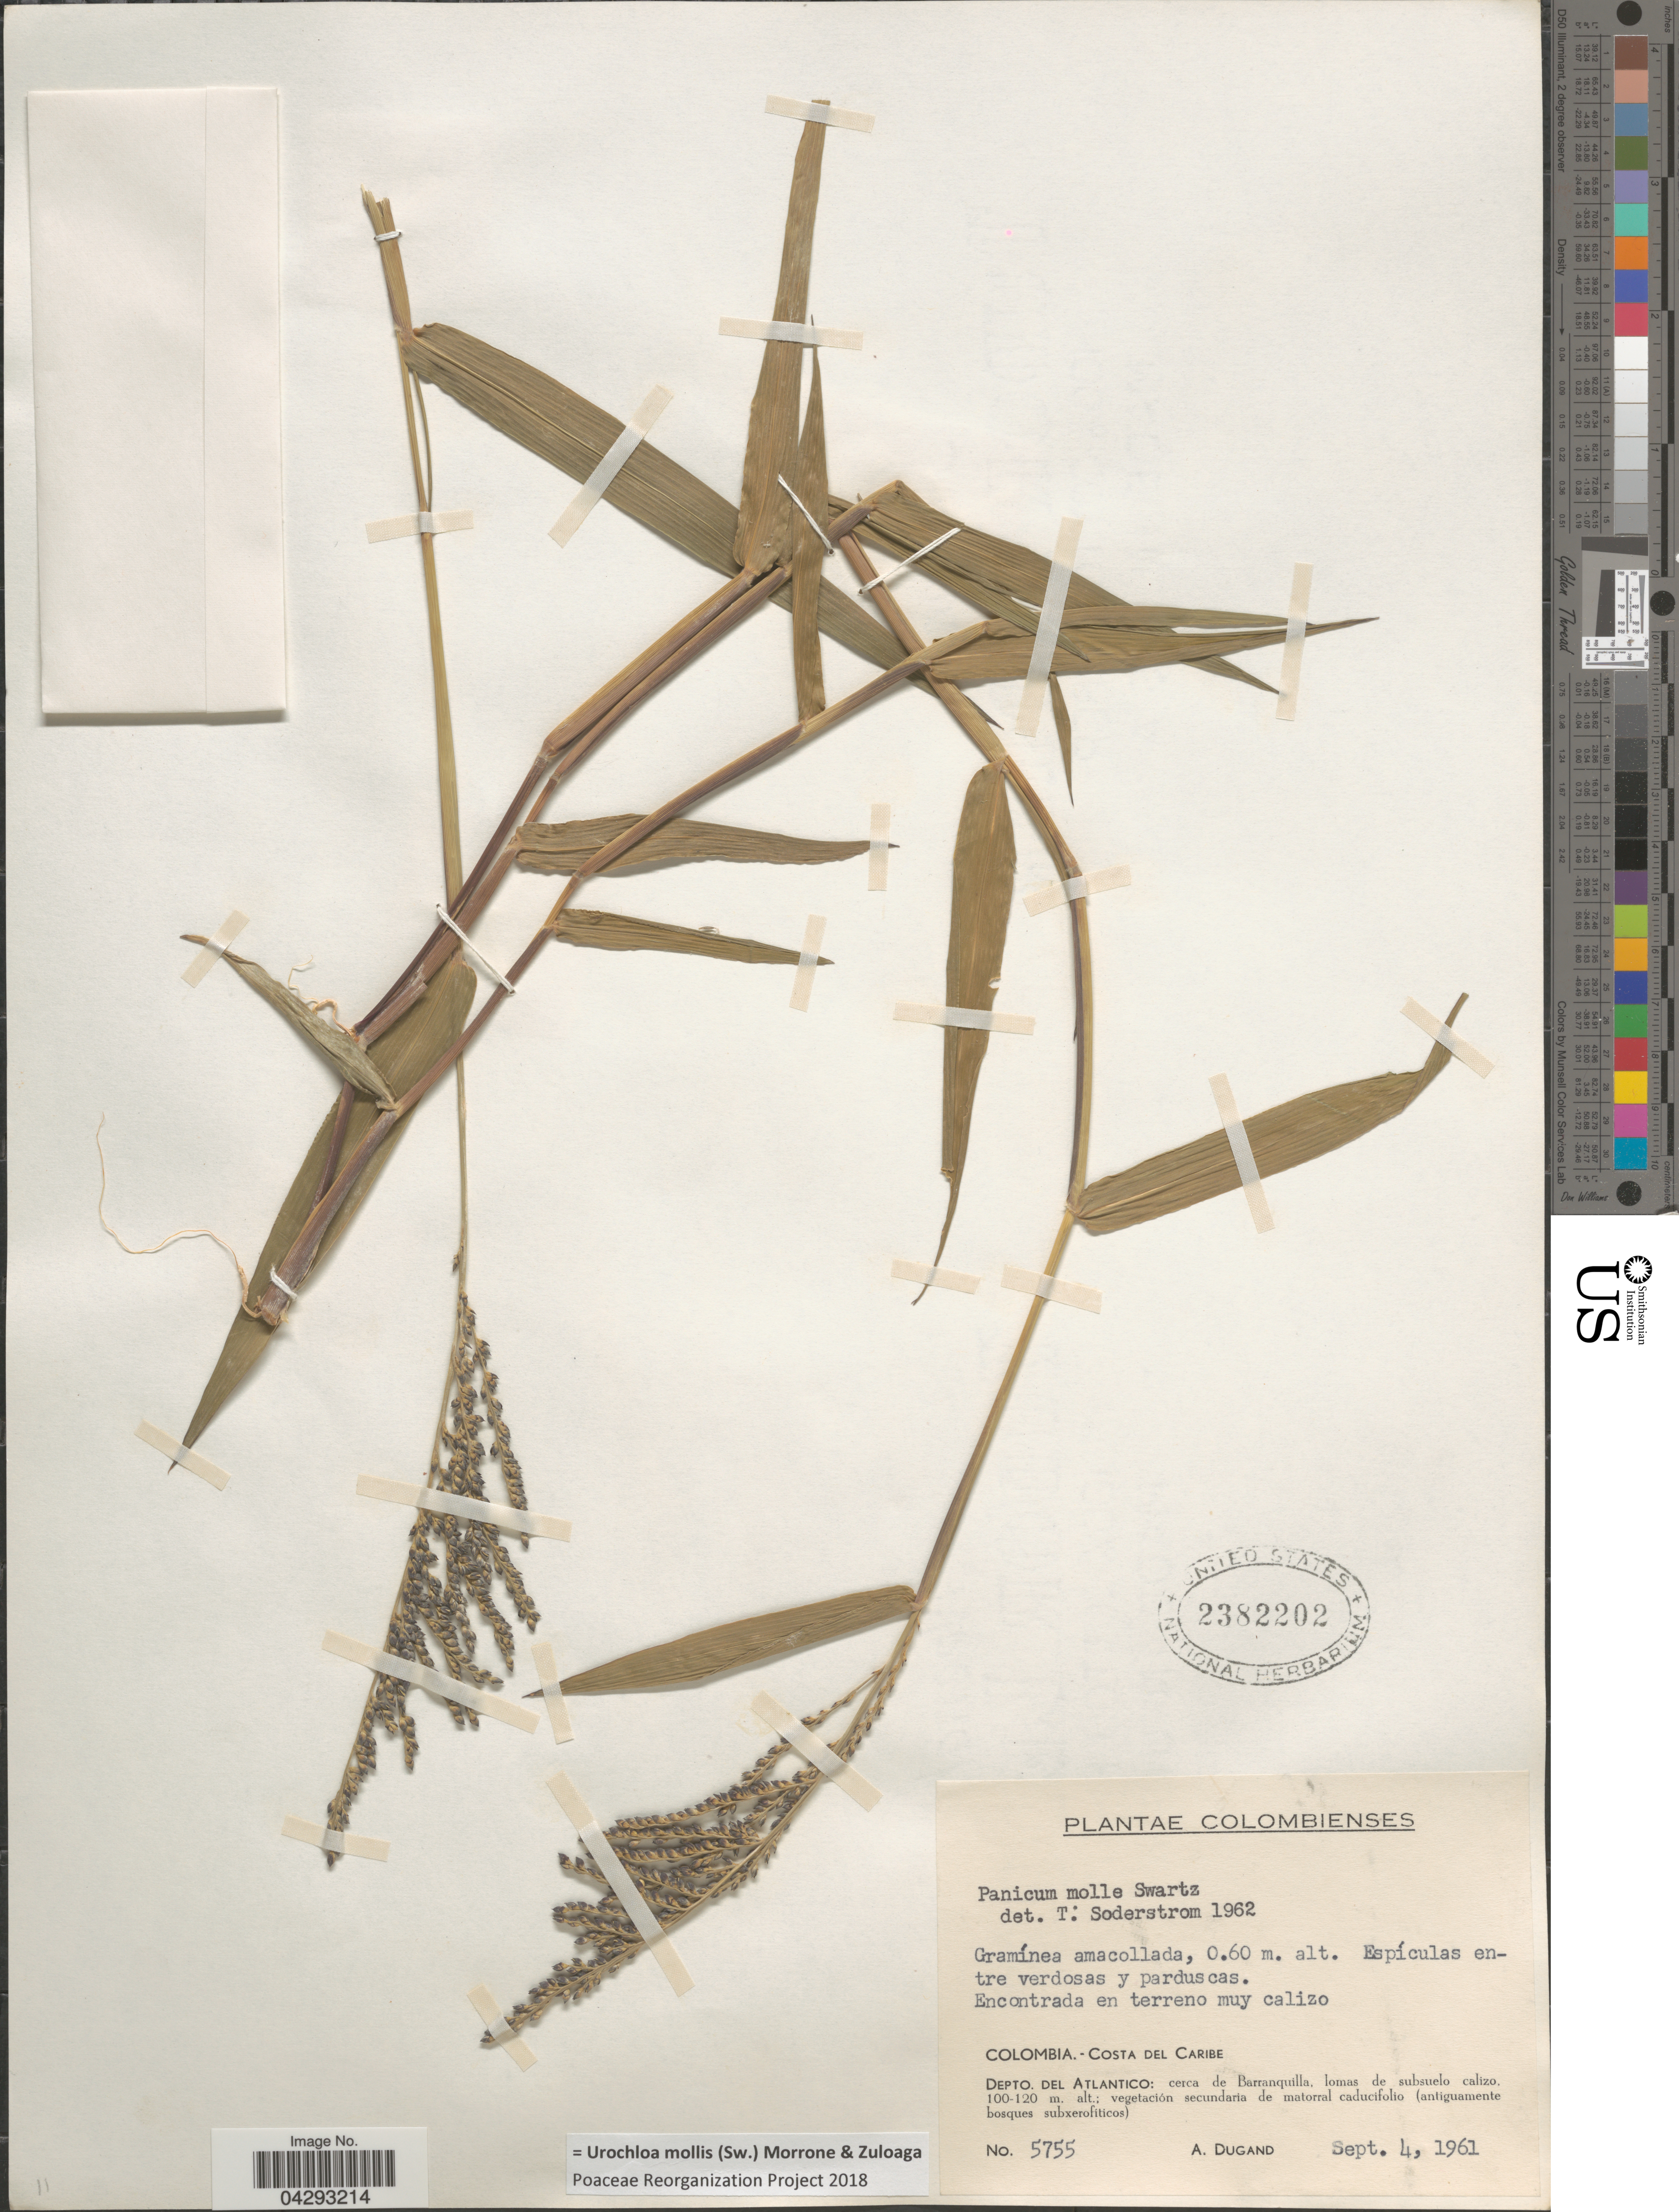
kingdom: Plantae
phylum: Tracheophyta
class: Liliopsida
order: Poales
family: Poaceae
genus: Urochloa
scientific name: Urochloa mollis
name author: (Sw.) Morrone & Zuloaga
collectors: A. Dugand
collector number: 5755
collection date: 1961-09-04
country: Colombia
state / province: Atlántico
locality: Costa del Caribe. Depto. del Atlantico: cerca de Barranquilla, lomas de subsuelo calizo.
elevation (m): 100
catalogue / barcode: US 2382202